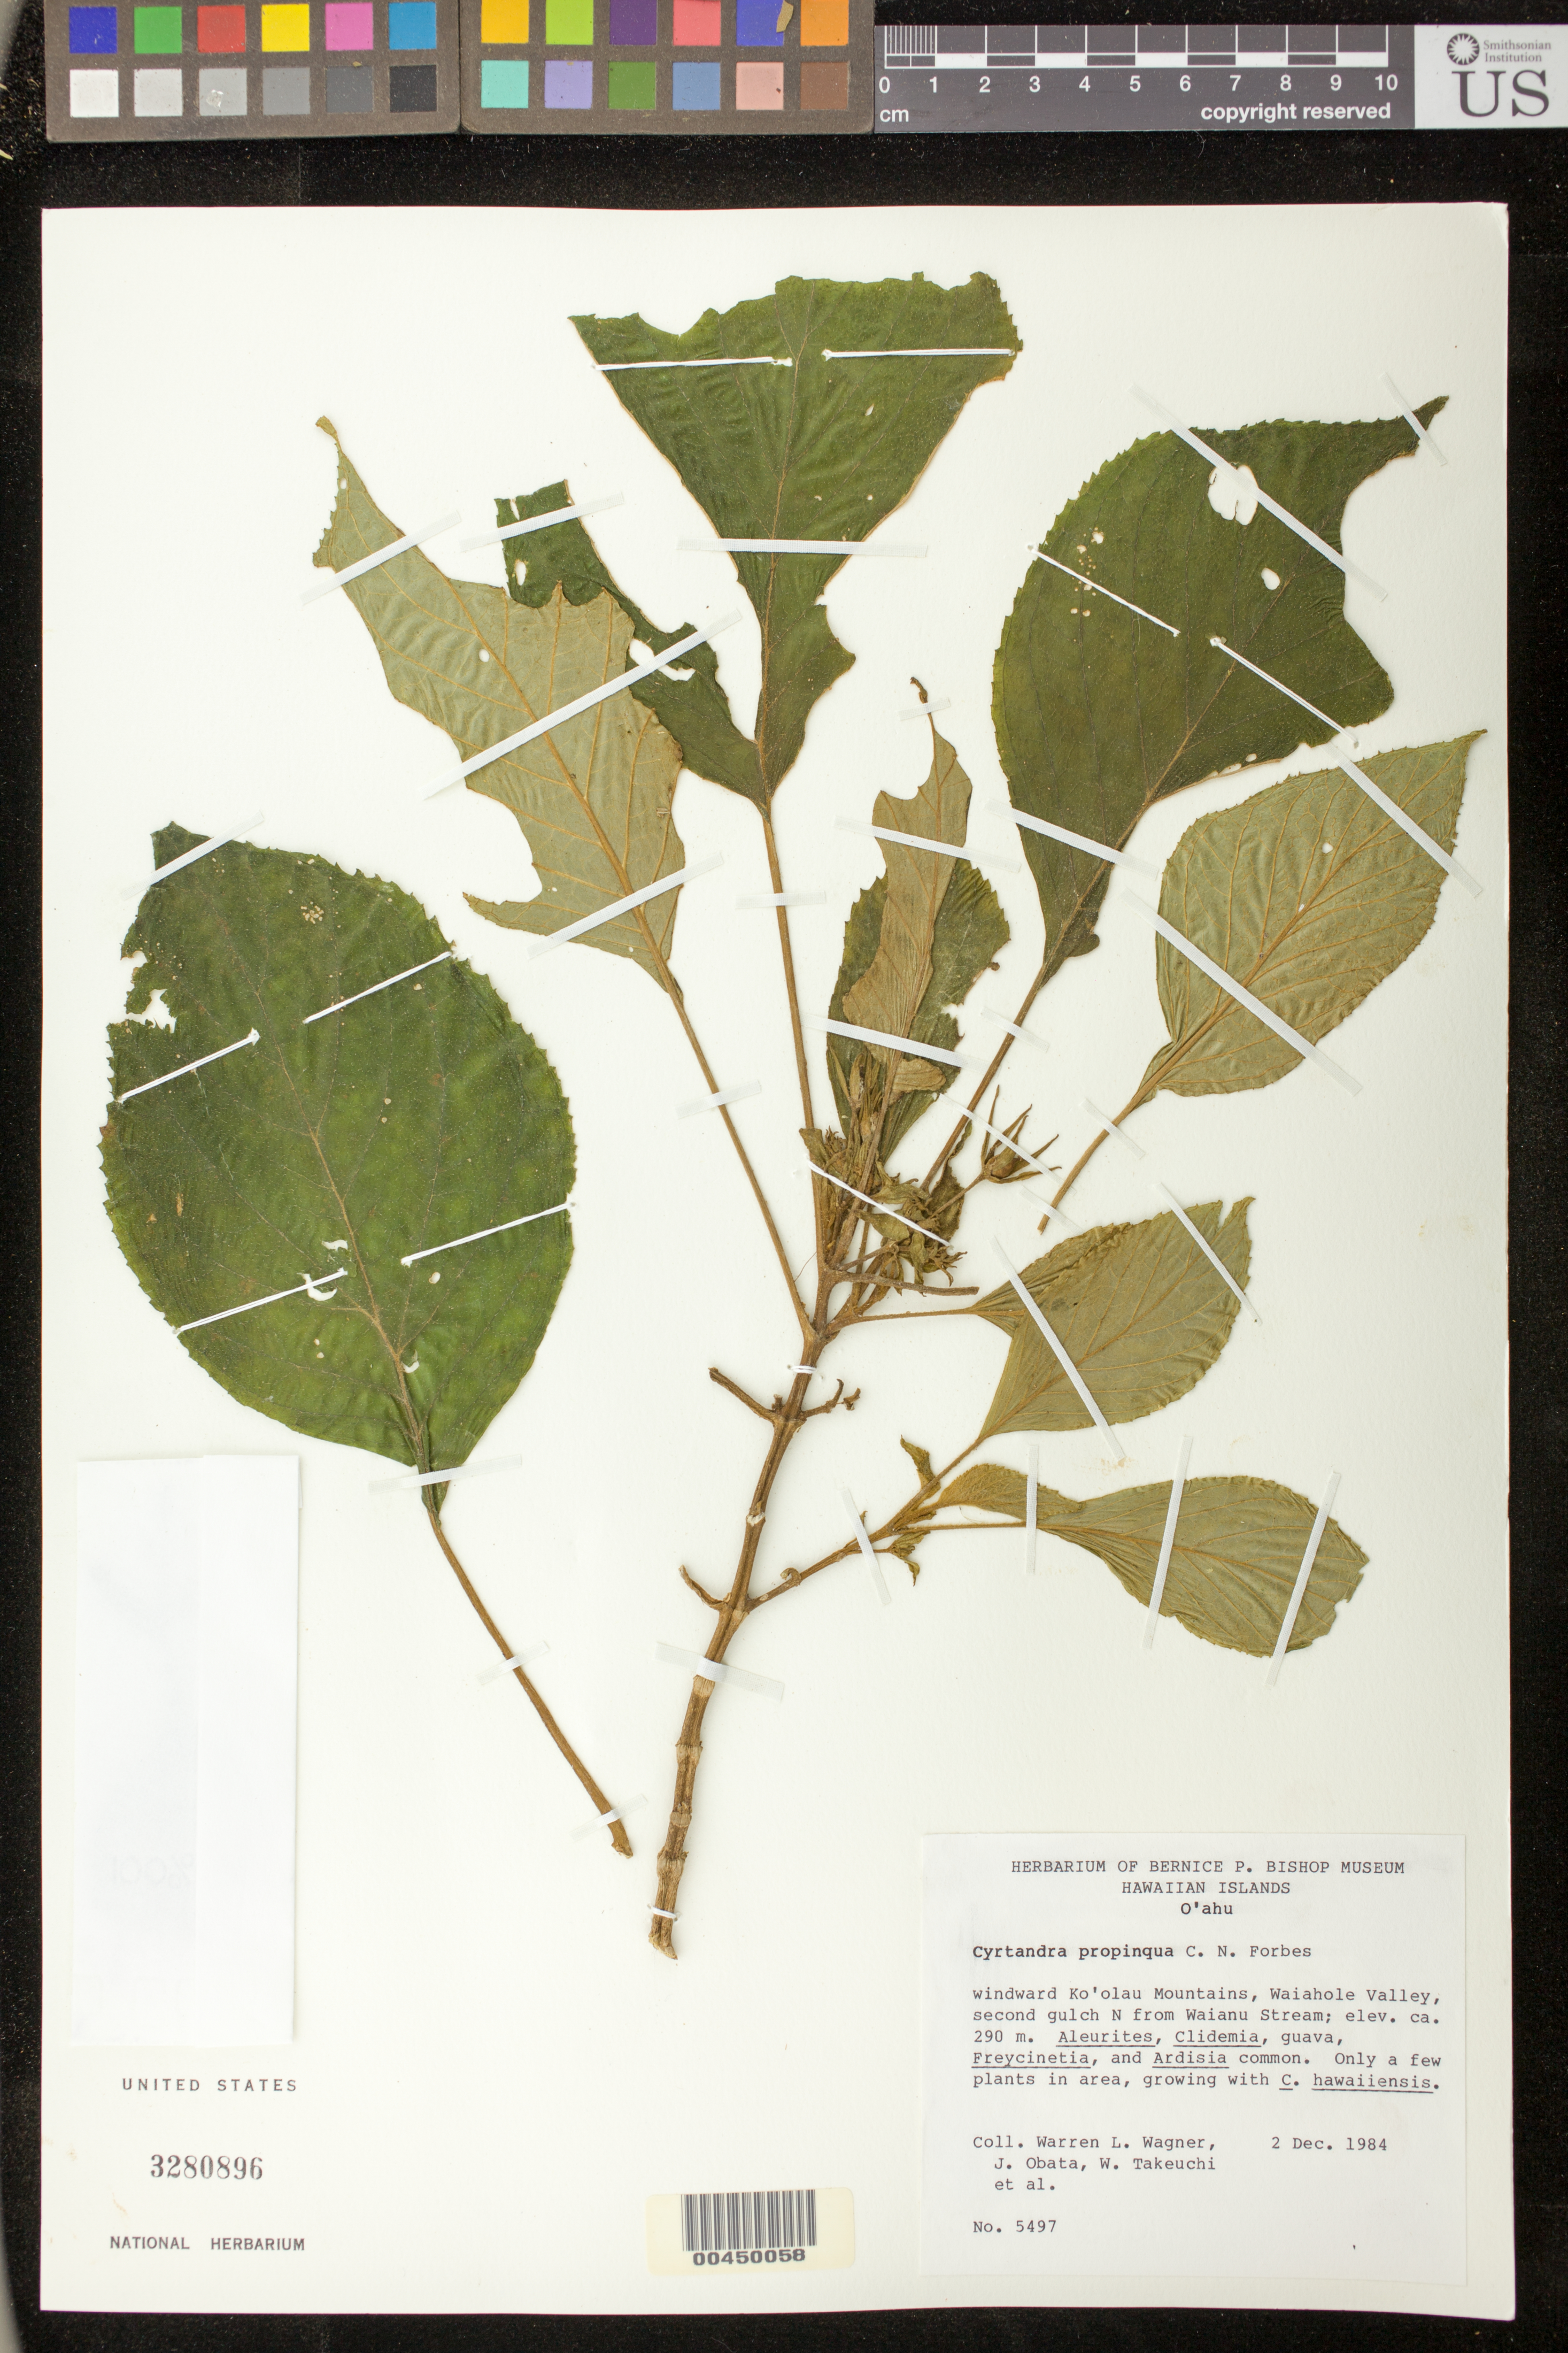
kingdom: Plantae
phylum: Tracheophyta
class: Magnoliopsida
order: Lamiales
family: Gesneriaceae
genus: Cyrtandra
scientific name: Cyrtandra propinqua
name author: C.N. Forbes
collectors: W. L. Wagner, J. Obata, W. N. Takeuchi & et al.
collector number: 5497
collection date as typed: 02 Dec 1984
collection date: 1984-12-02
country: United States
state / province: Hawaii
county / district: Honolulu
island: Oahu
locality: Koolau mountains, waiahole valley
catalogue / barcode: US 3280896